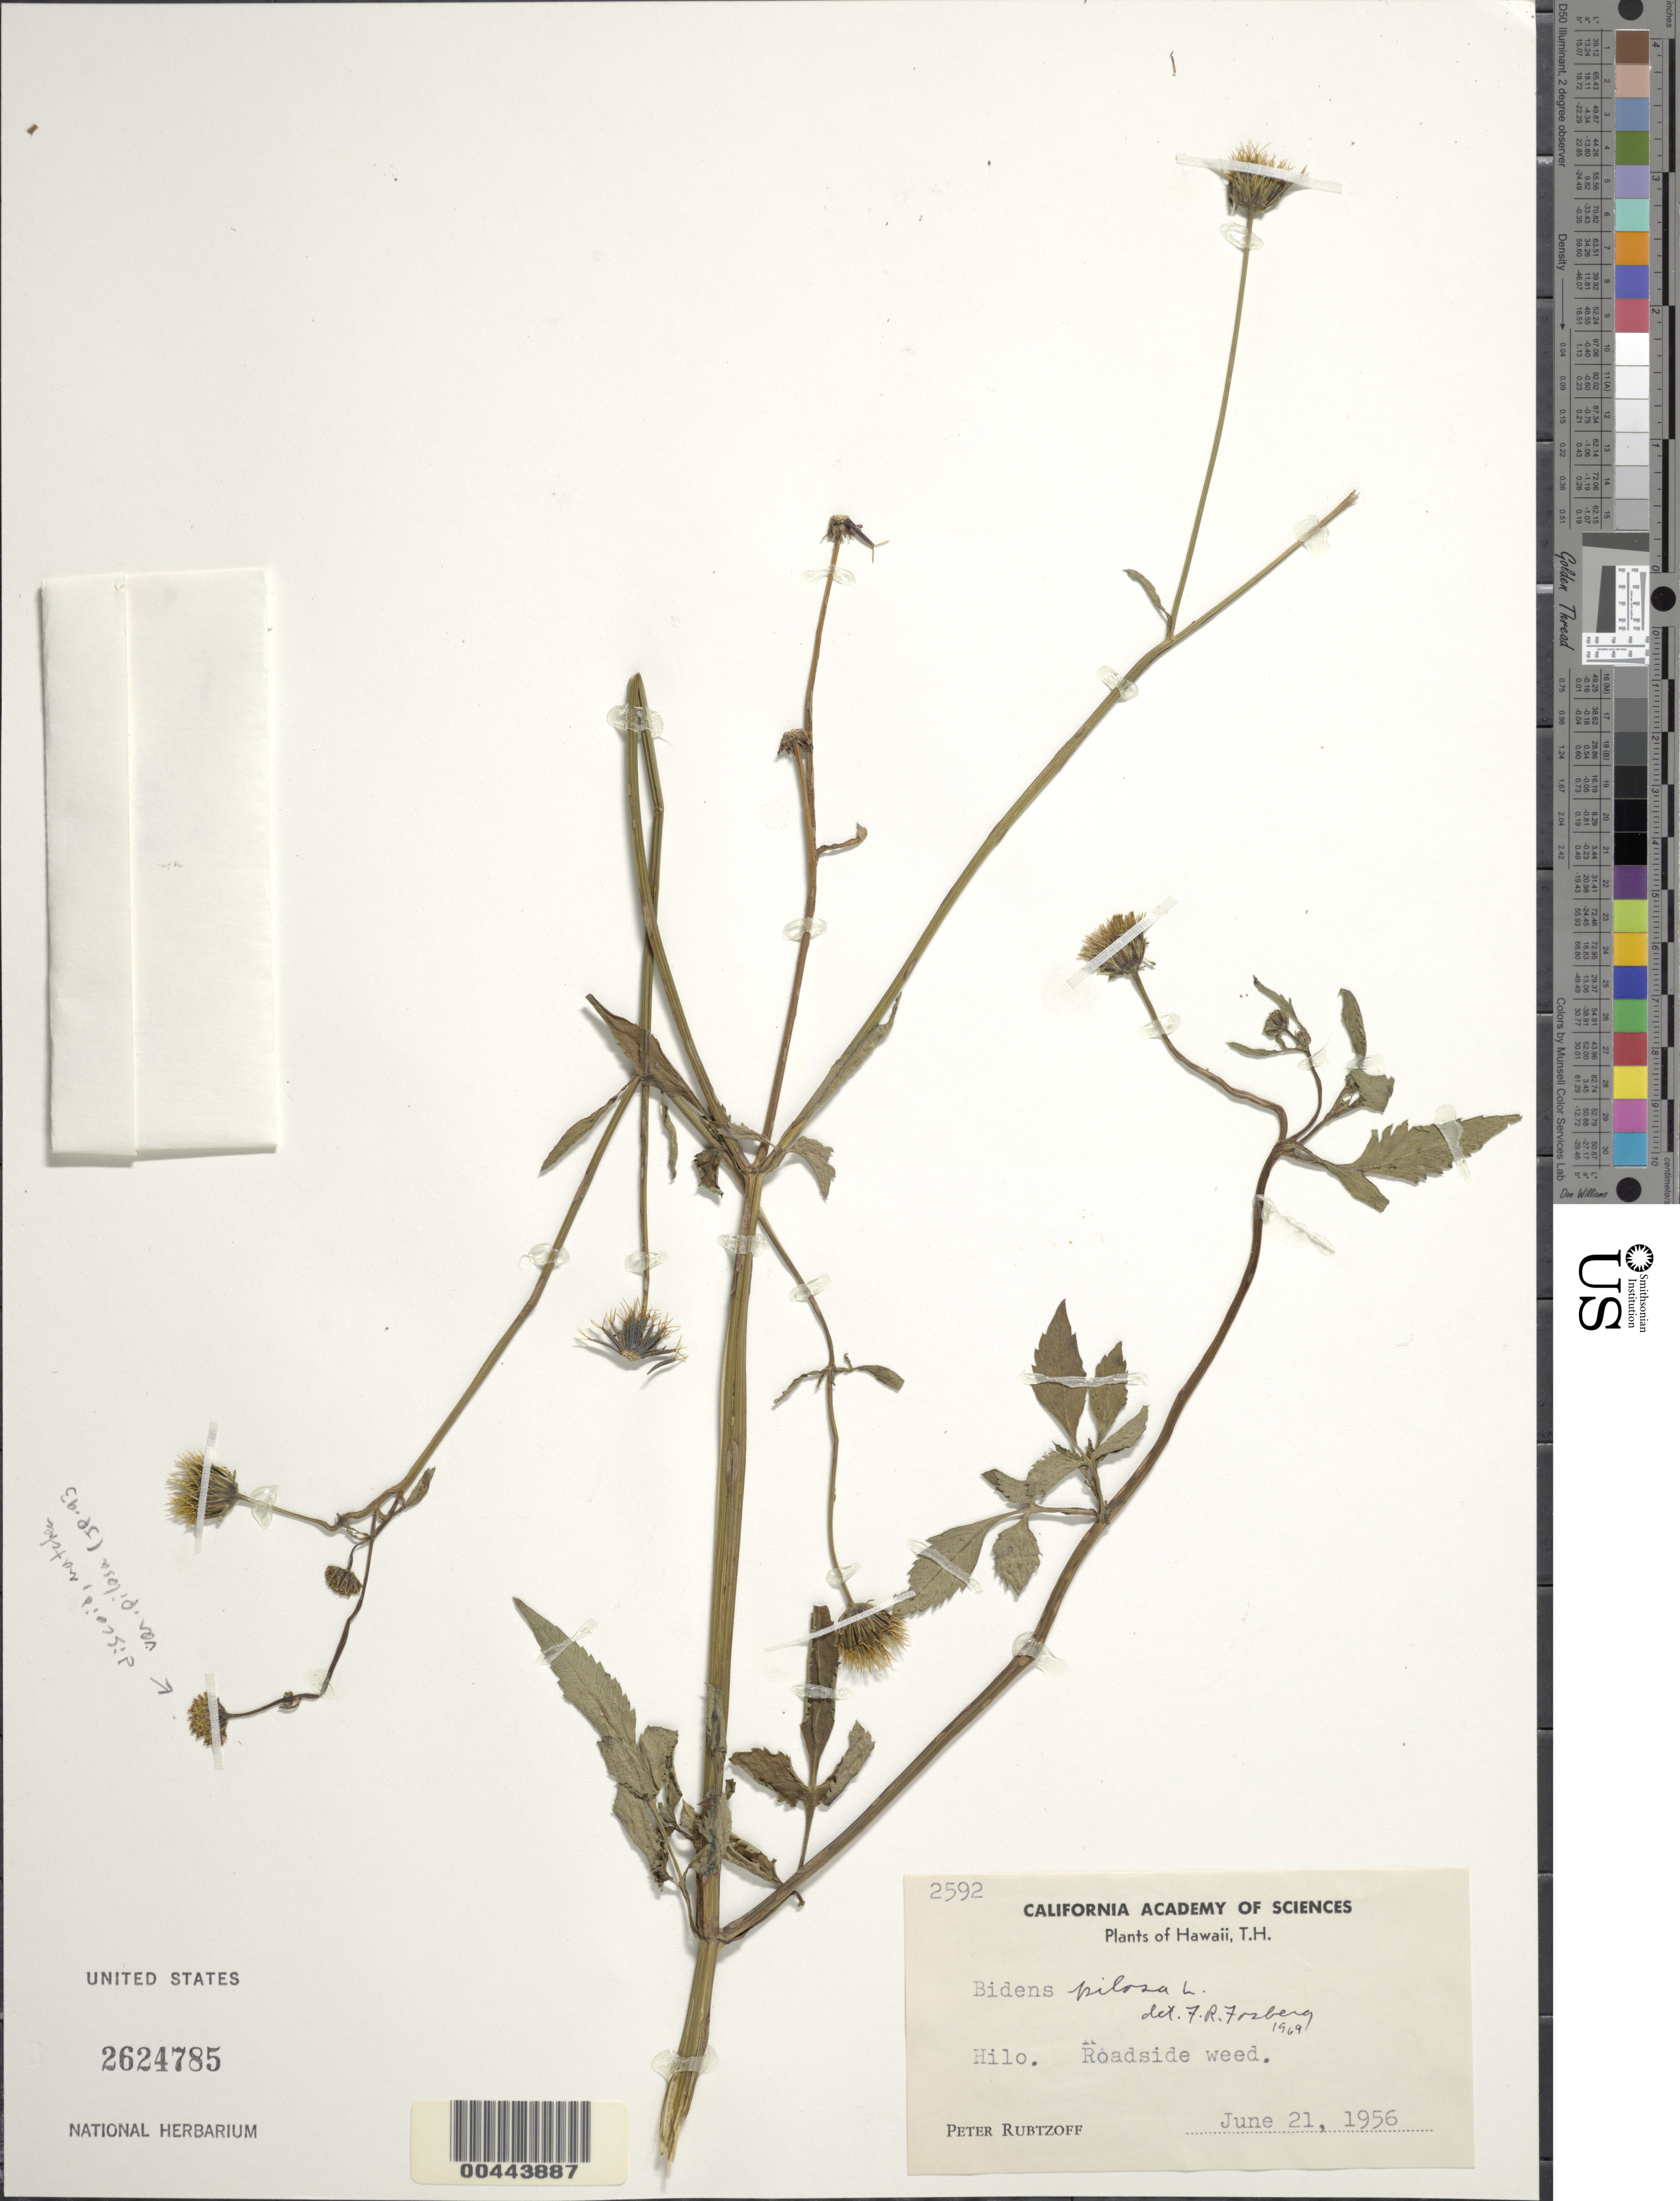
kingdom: Plantae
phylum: Tracheophyta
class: Magnoliopsida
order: Asterales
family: Asteraceae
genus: Bidens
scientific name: Bidens pilosa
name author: L.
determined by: Fosberg, F. R.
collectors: P. Rubtzoff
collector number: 2592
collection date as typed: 21 Jun 1956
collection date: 1956-06-21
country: United States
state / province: Hawaii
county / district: Hawaii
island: Hawaii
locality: Hilo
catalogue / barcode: US 2624785